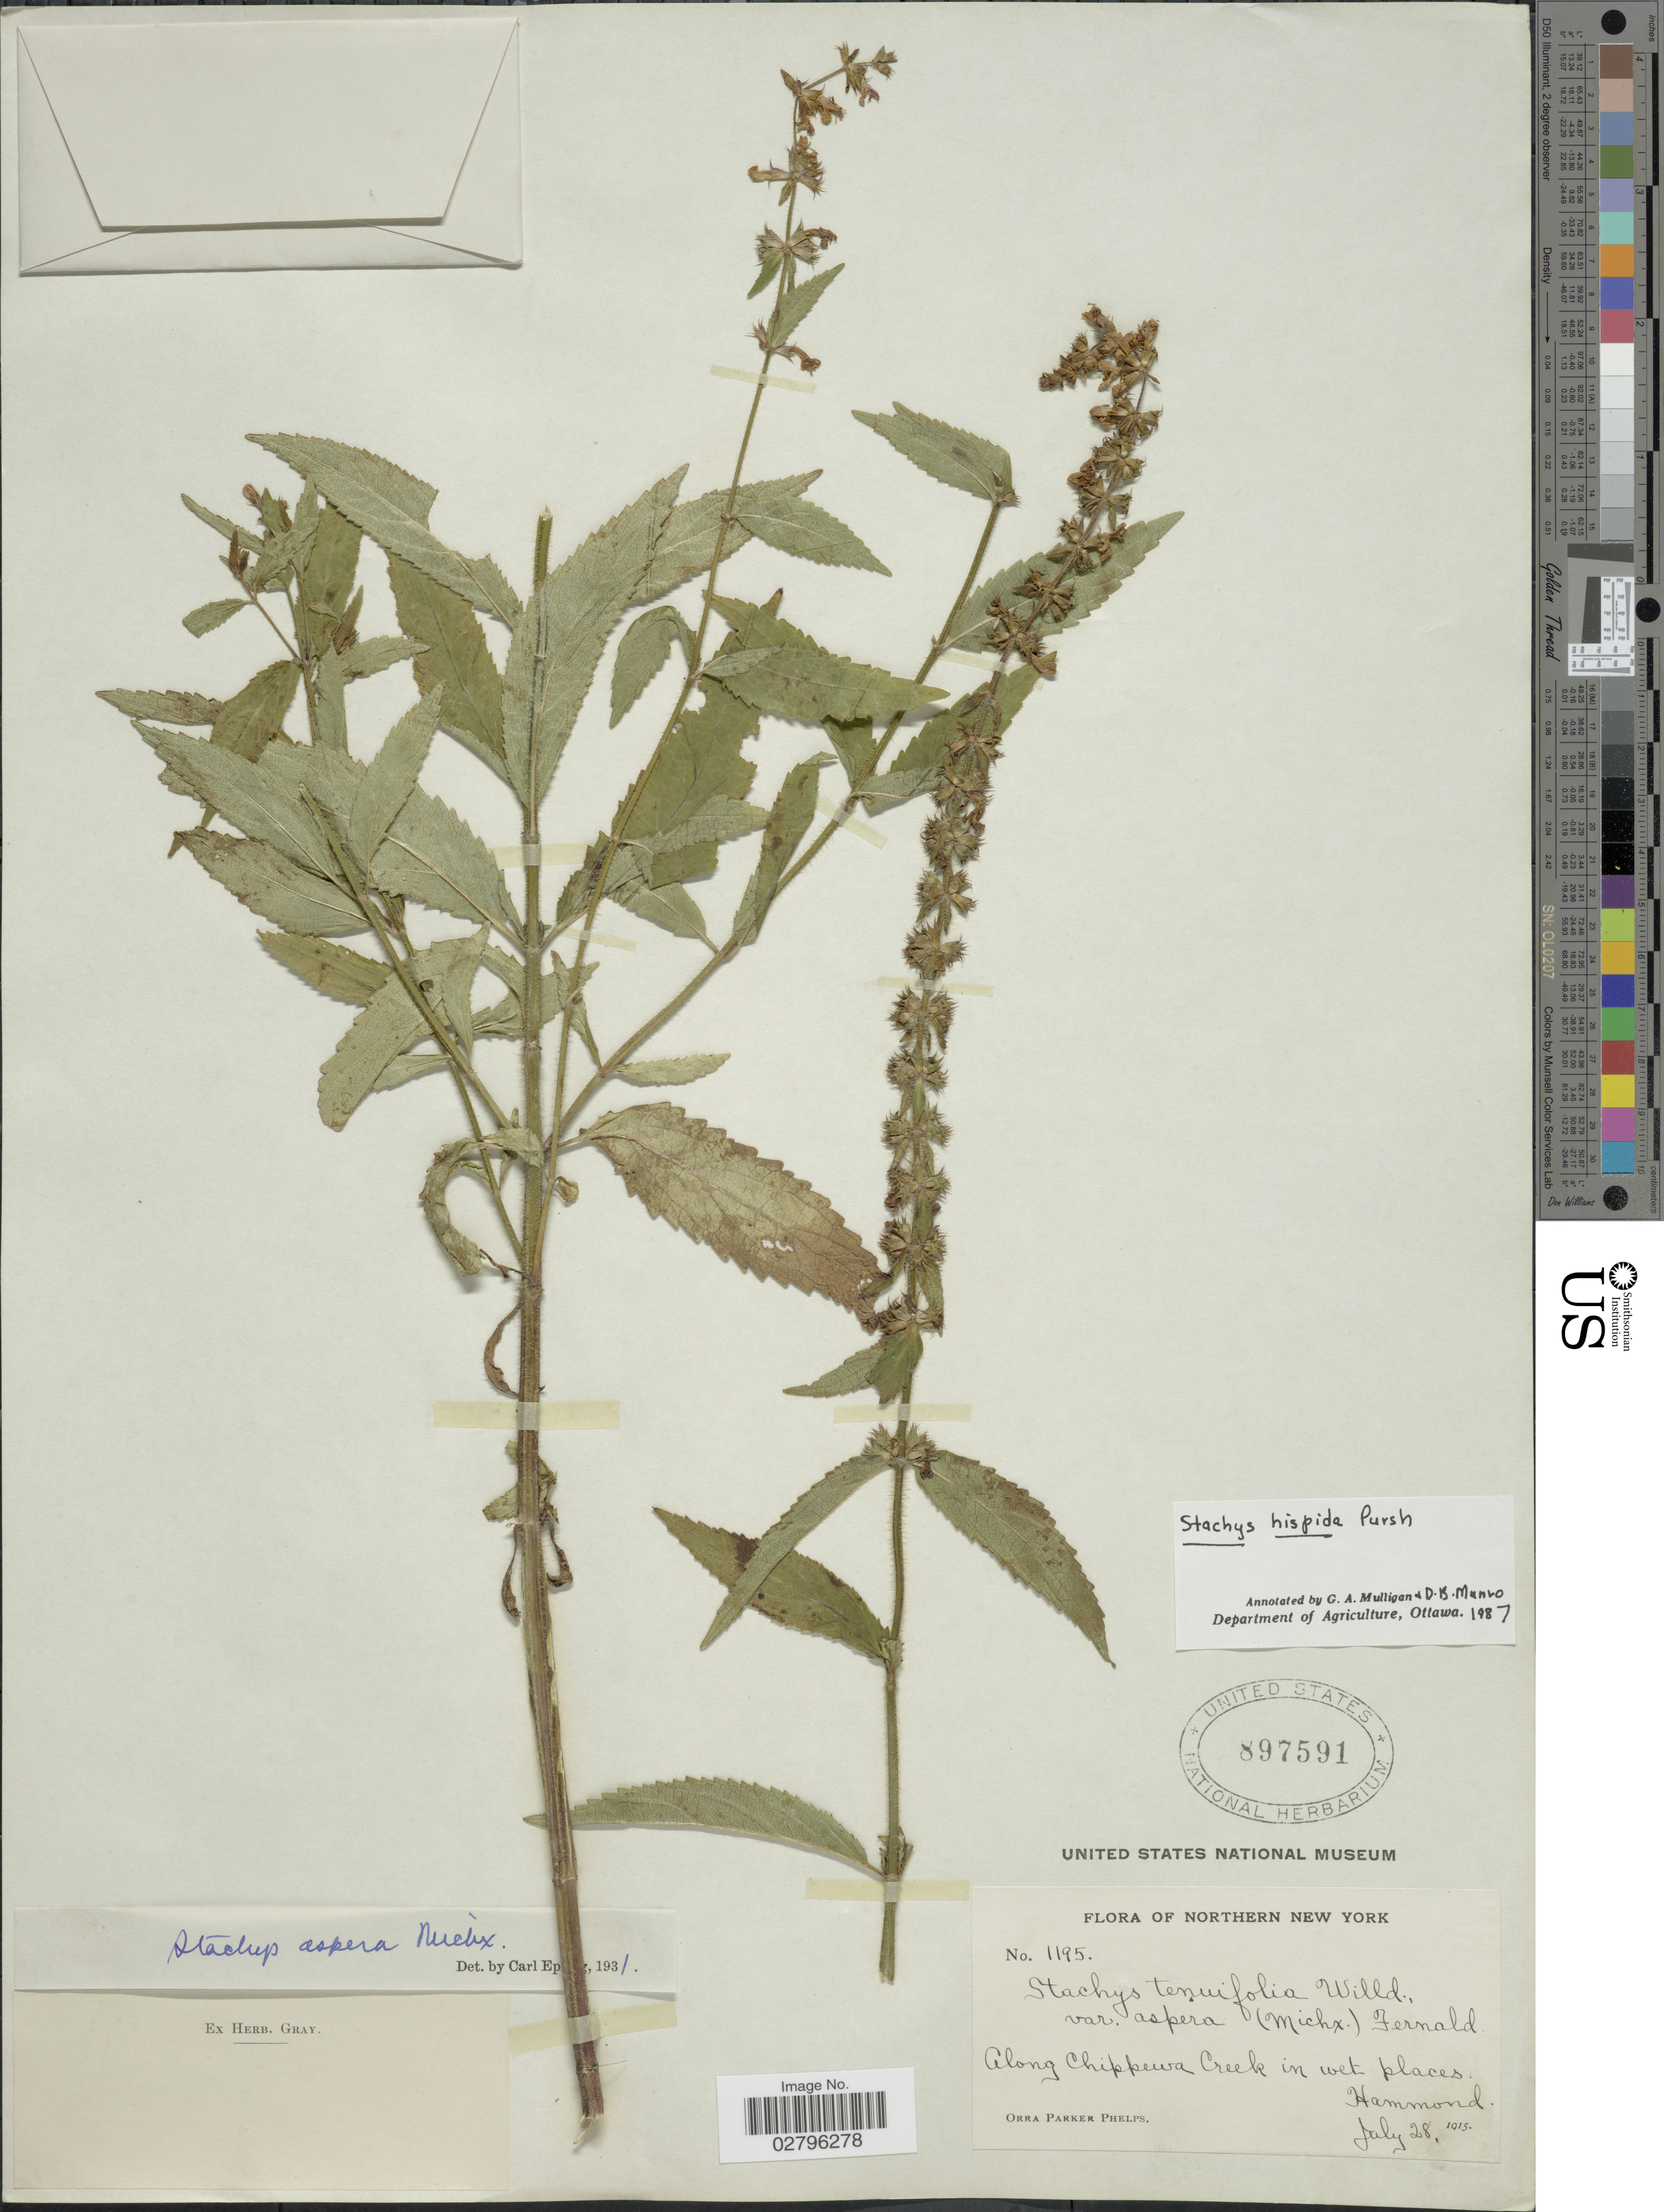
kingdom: Plantae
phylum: Tracheophyta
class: Magnoliopsida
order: Lamiales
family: Lamiaceae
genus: Stachys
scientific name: Stachys hispida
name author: Pursh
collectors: O. P. Phelps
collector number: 1195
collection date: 1915-07-28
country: United States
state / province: New York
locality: Northern New York. Along Chippewa Creek in wet places. Hammond.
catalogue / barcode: US 897591